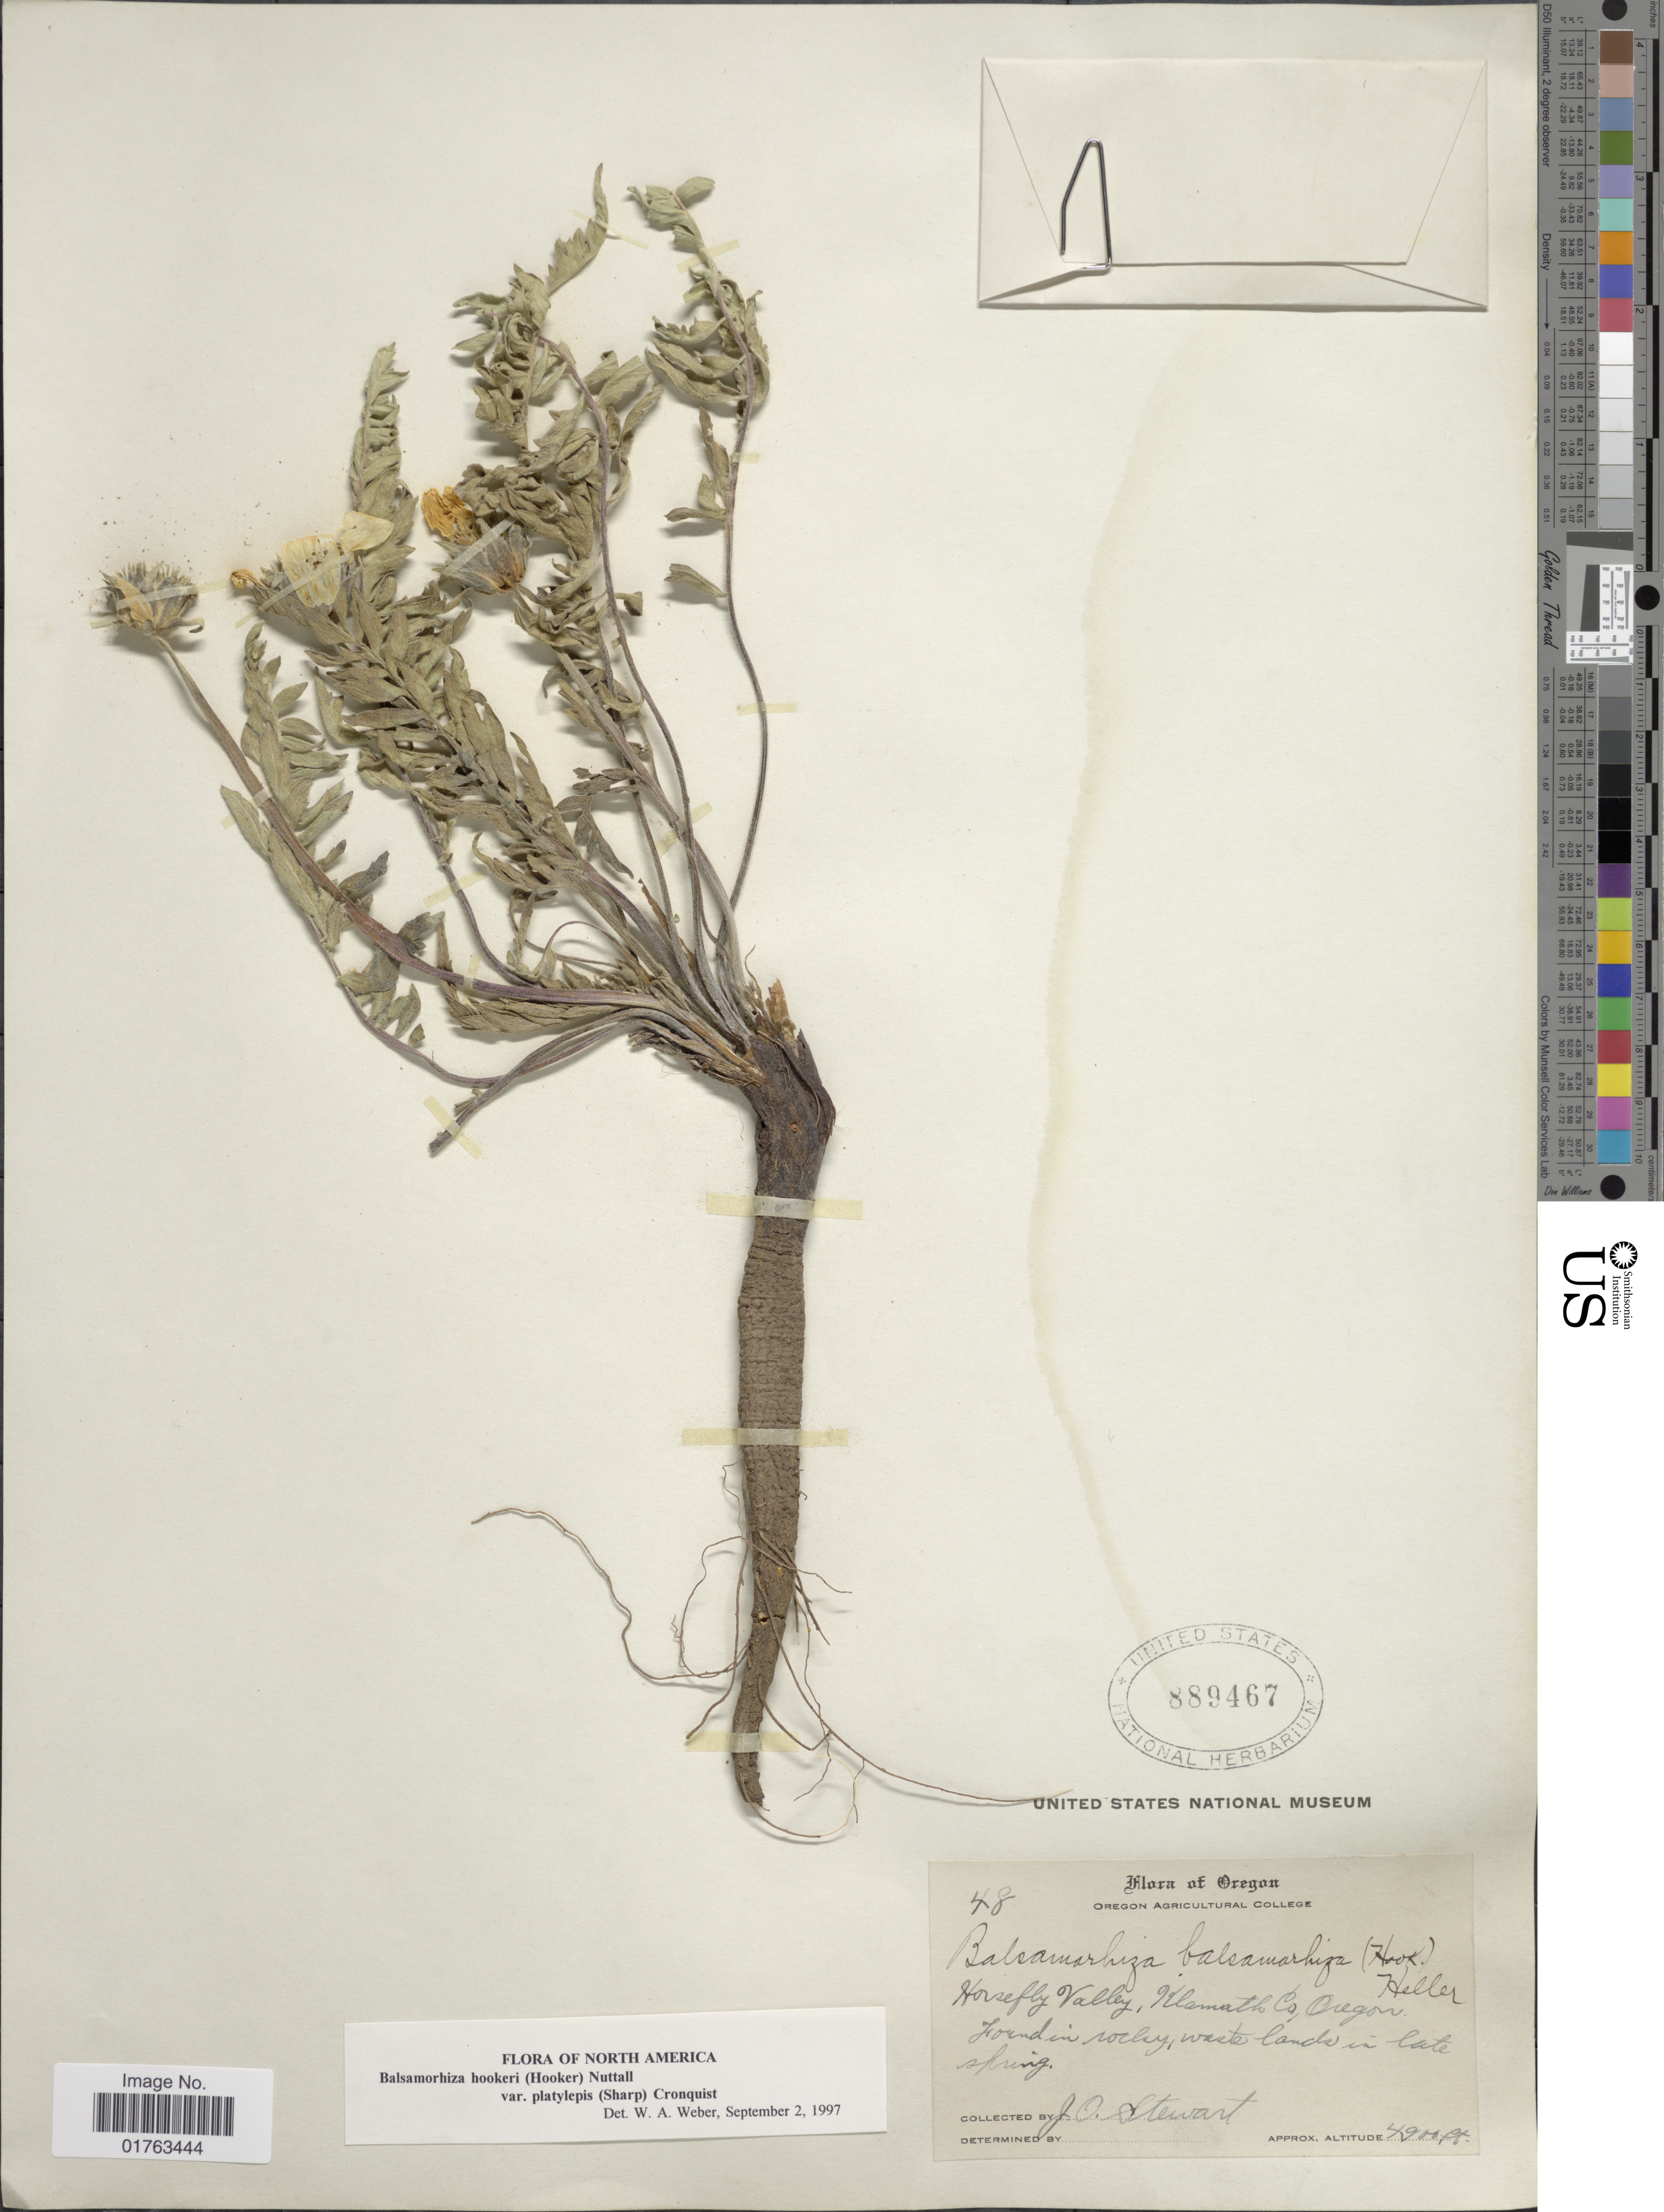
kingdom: Plantae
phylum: Tracheophyta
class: Magnoliopsida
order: Asterales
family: Asteraceae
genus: Balsamorhiza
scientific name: Balsamorhiza hookeri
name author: Nutt.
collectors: J. A. Stewart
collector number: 48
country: United States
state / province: Oregon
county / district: Klamath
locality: Horsefully Valley, Klamath Co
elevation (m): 1494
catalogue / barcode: US 889467